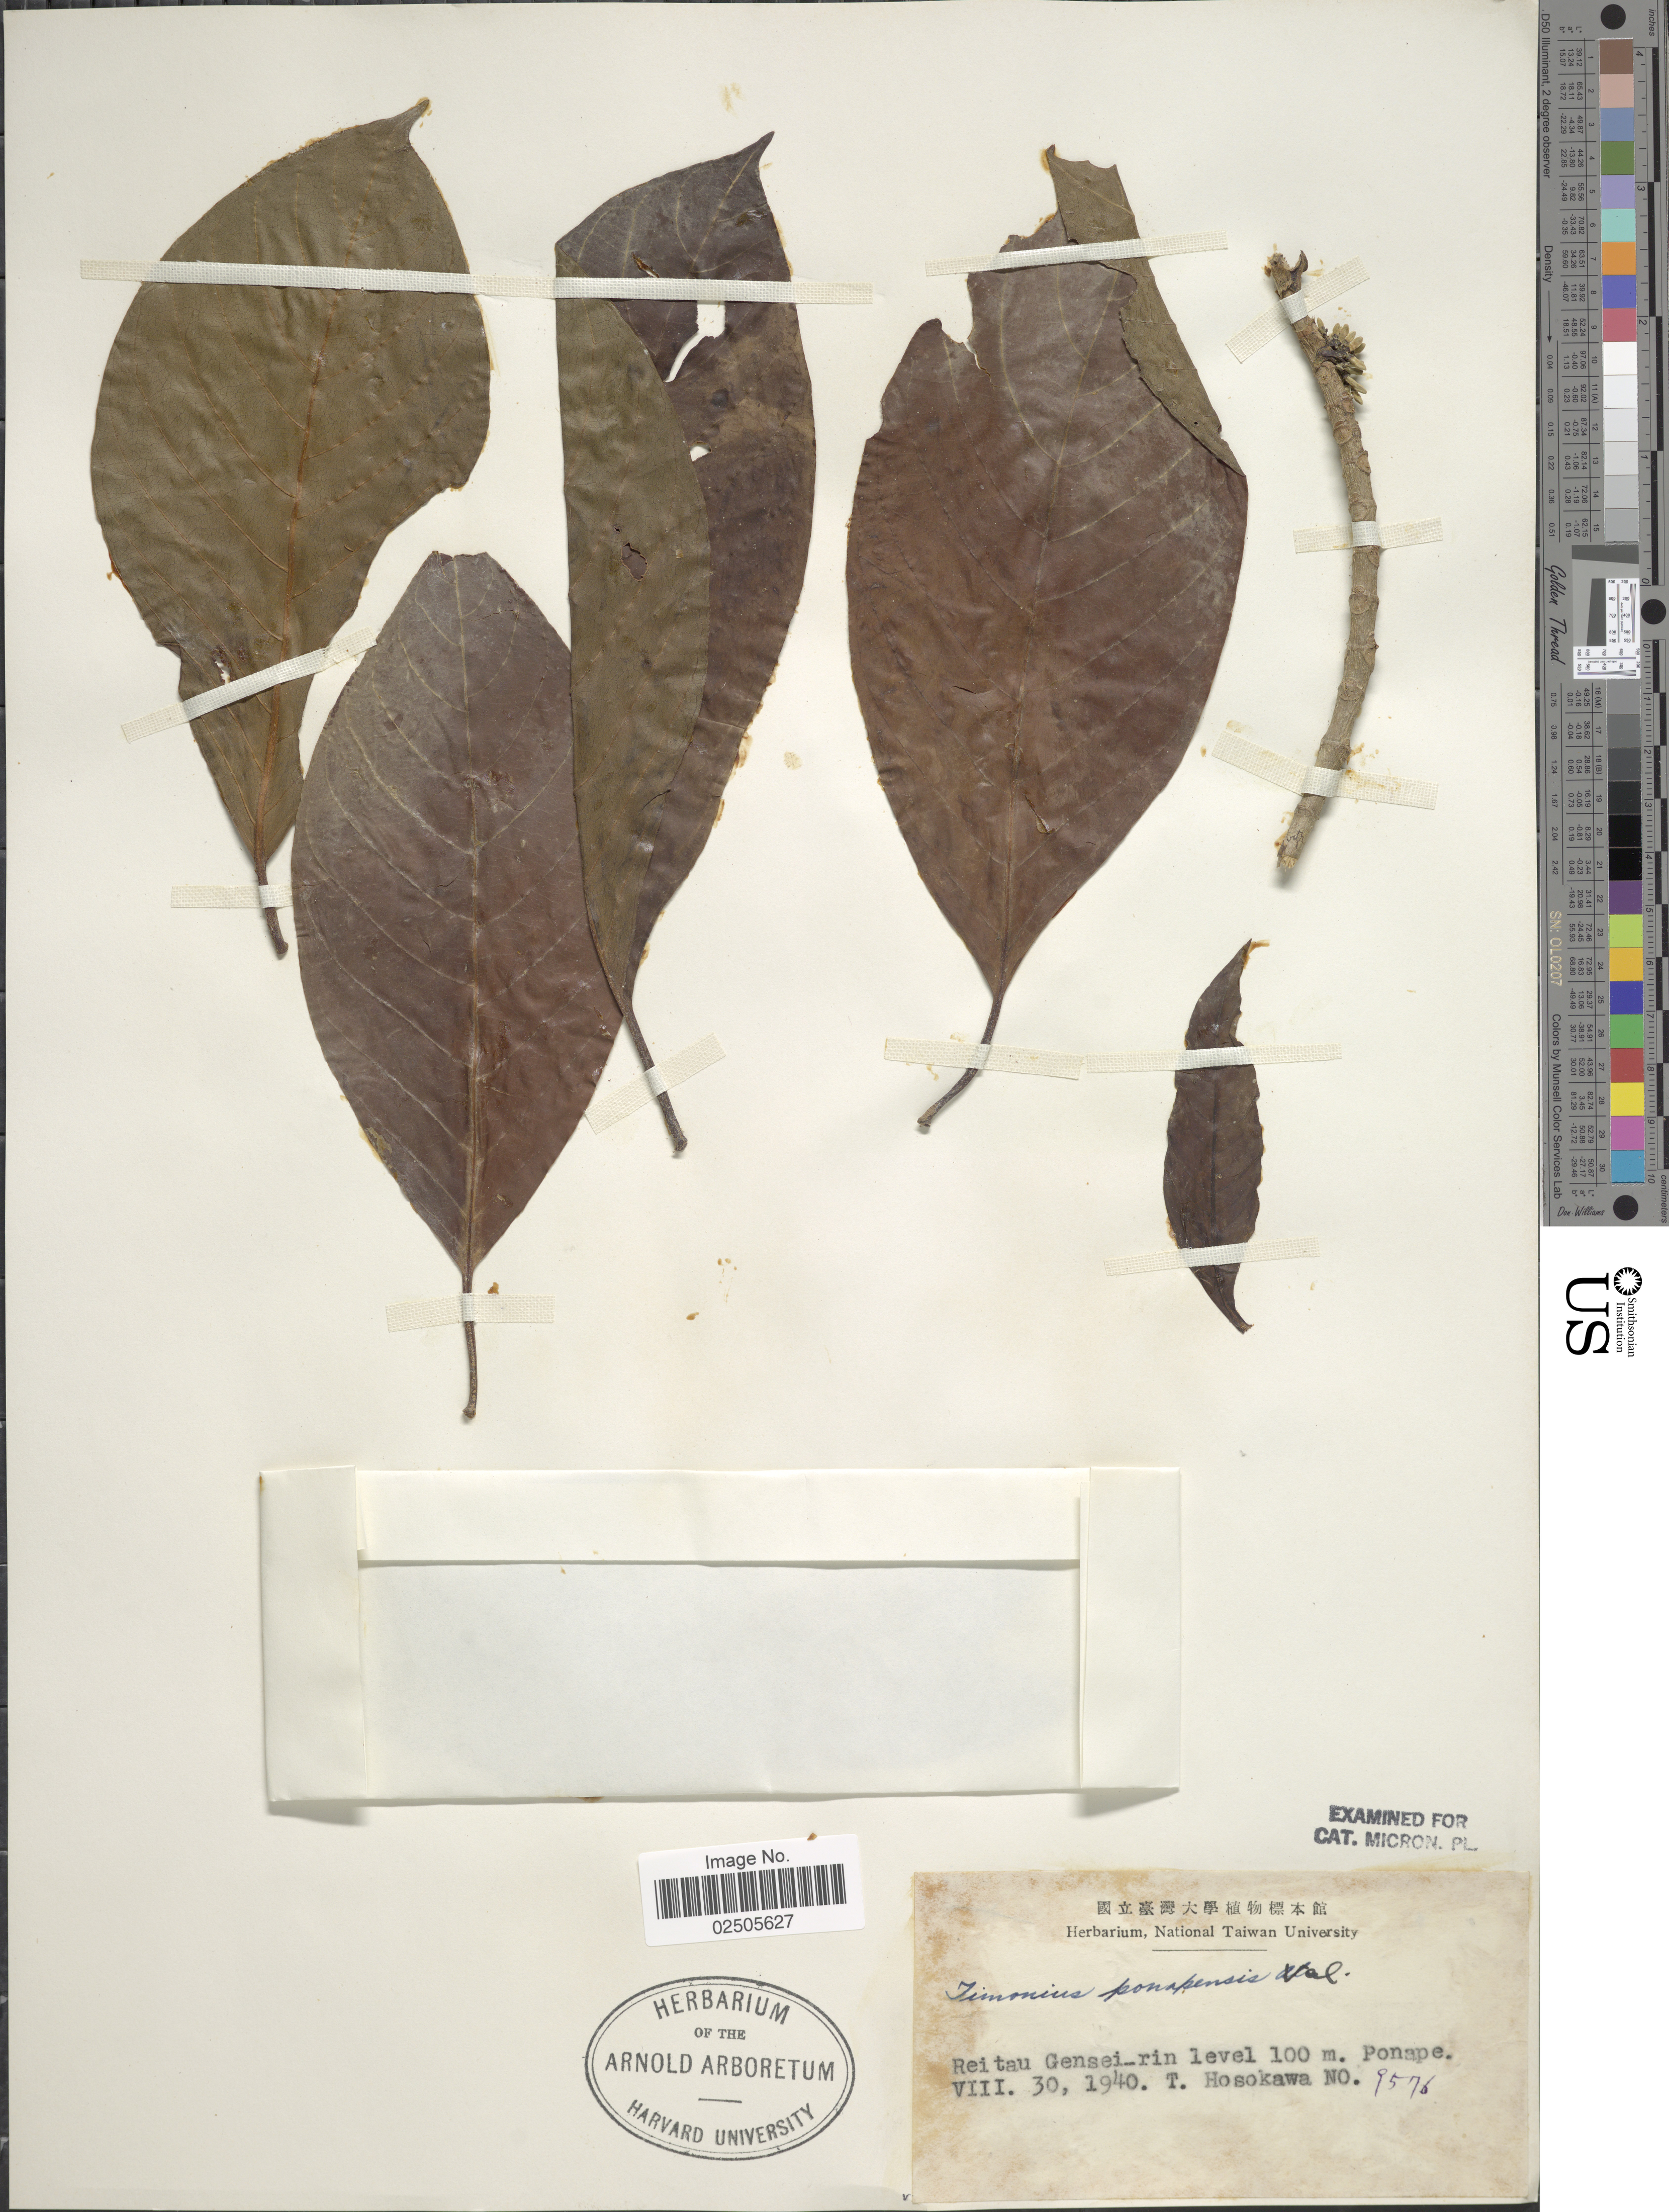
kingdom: Plantae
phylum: Tracheophyta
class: Magnoliopsida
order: Gentianales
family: Rubiaceae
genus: Timonius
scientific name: Timonius ponapensis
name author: Valeton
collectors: T. Hosokawa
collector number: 1576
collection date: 1940-08-30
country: Micronesia, Federated States of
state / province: Pohnpei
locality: Reitau Gensei-rin, Ponape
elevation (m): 100